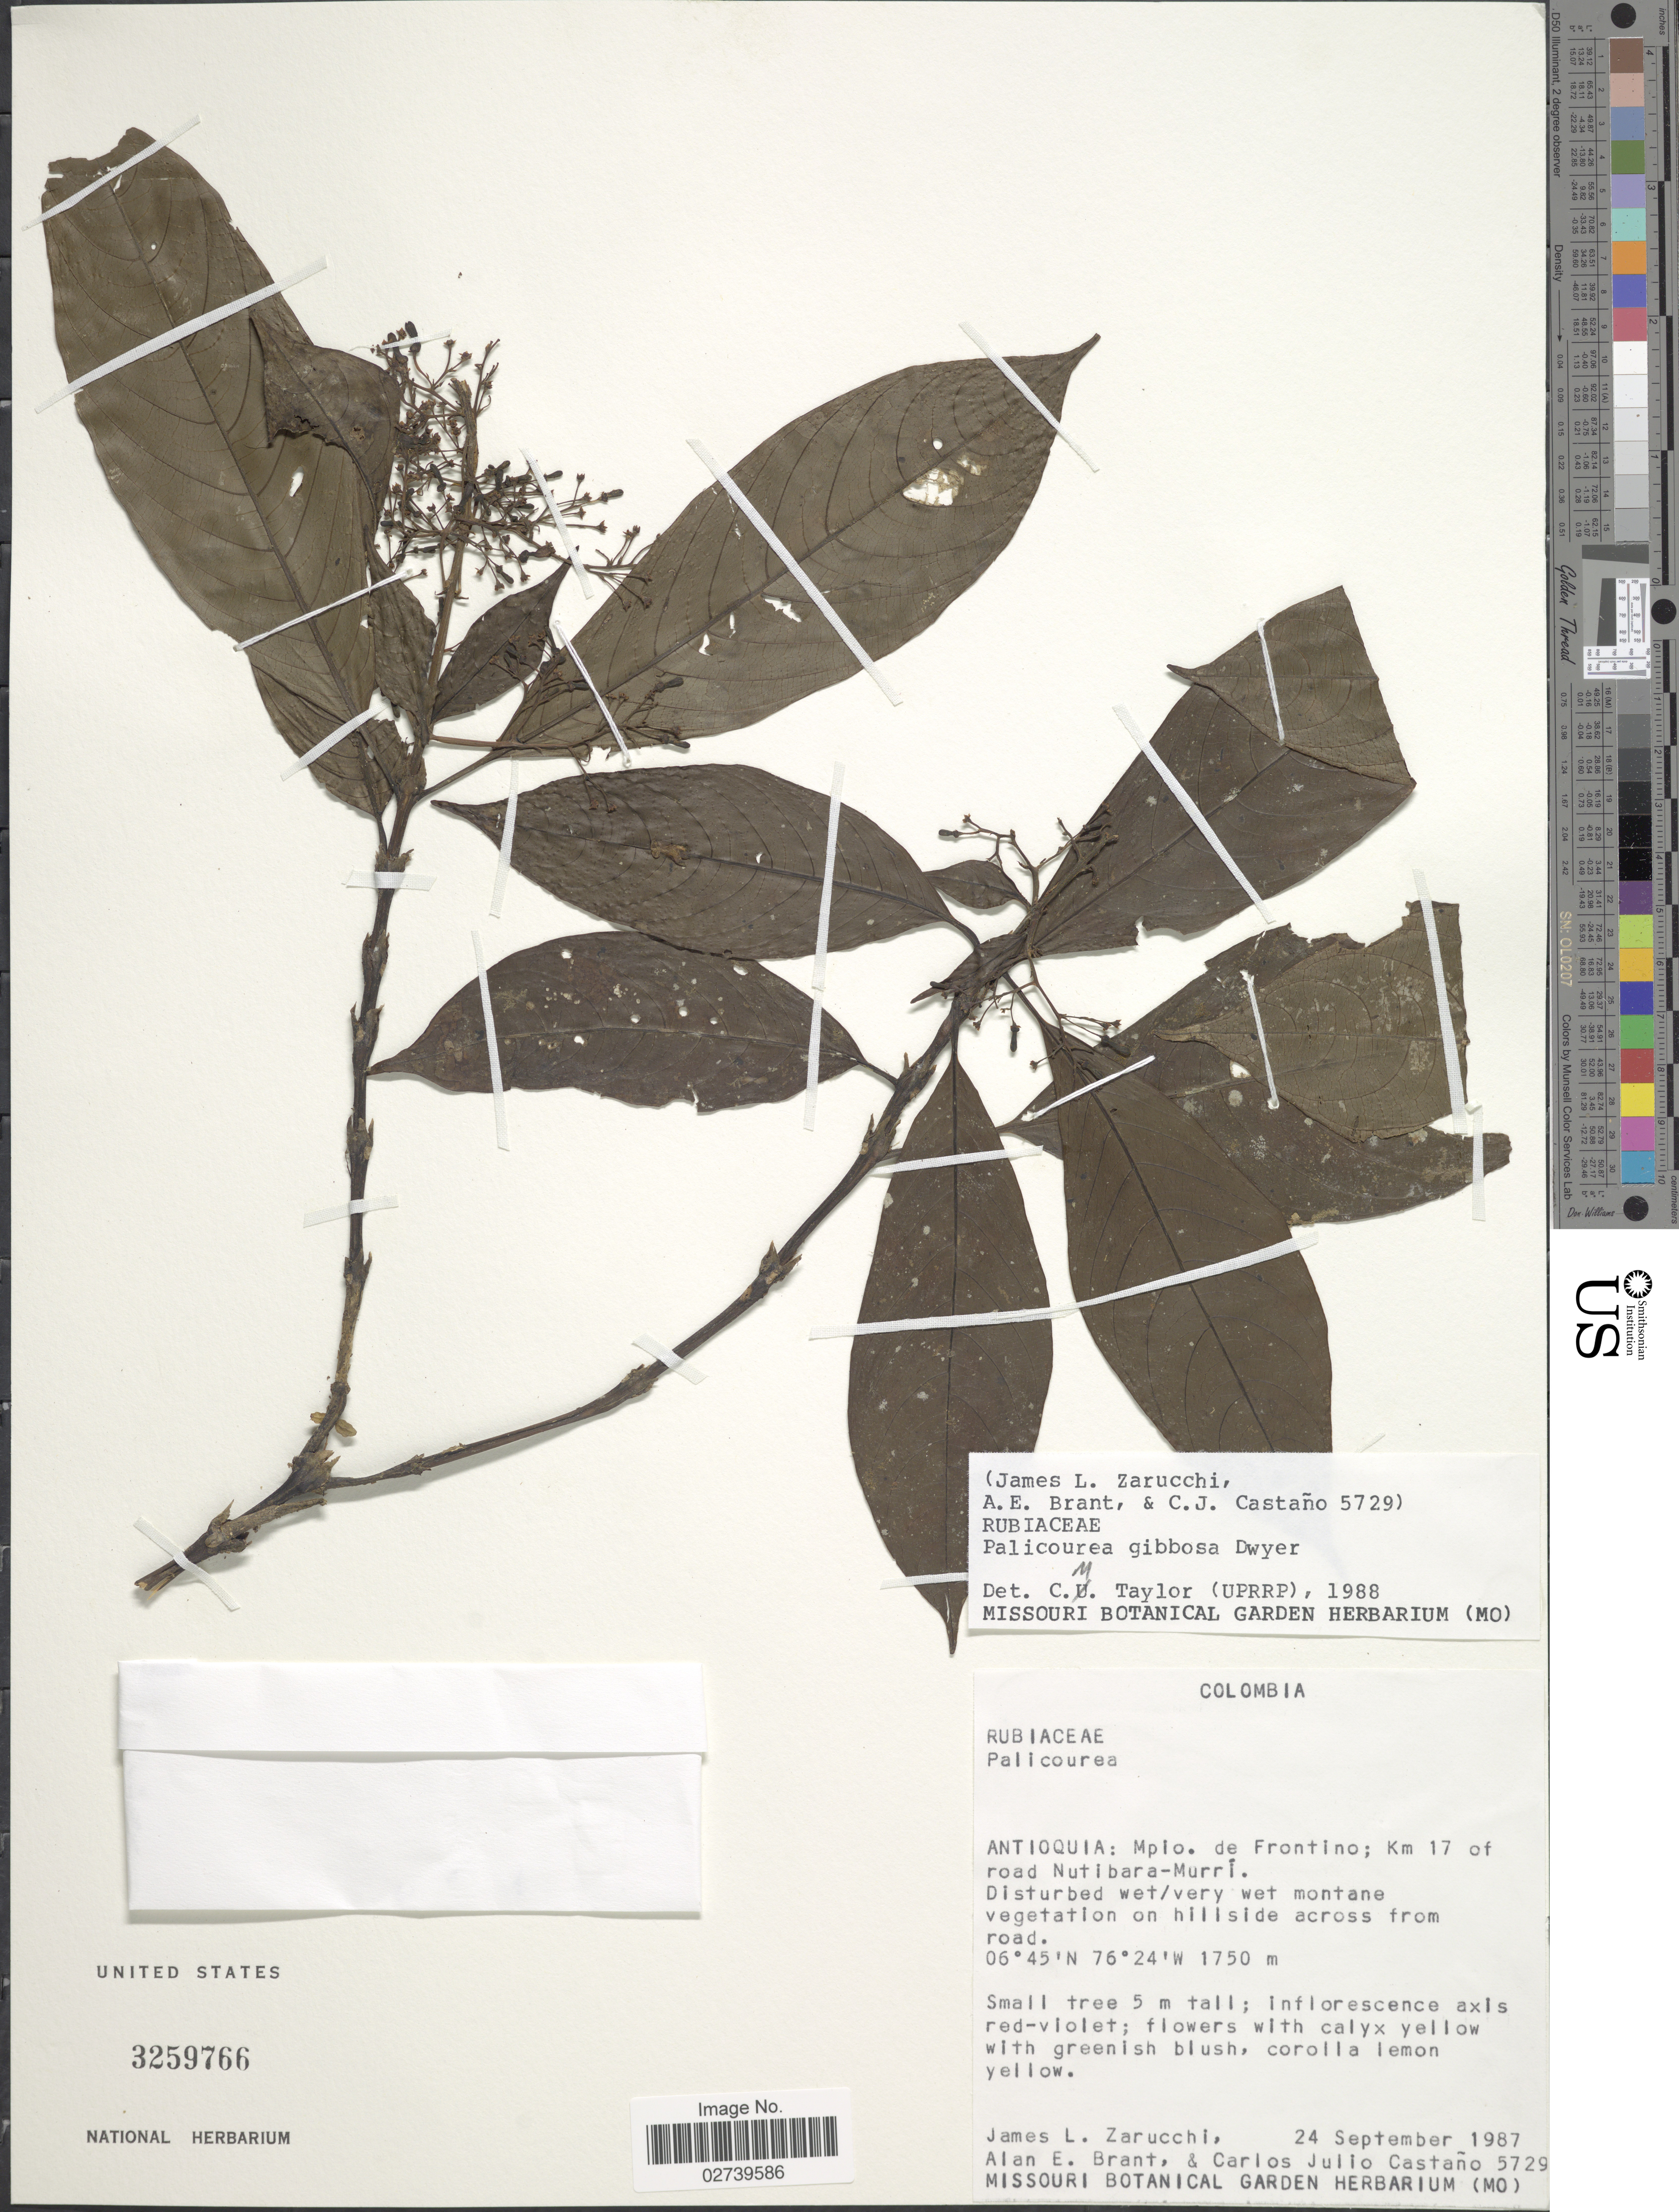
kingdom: Plantae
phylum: Tracheophyta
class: Magnoliopsida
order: Gentianales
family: Rubiaceae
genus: Palicourea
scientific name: Palicourea gibbosa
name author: Dwyer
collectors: J. L. Zarucchi, A. Brant & C. Castaño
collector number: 5729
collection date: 1987-09-24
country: Colombia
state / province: Antioquia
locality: Mpio. de Frontino; Km 17 of road Nutibara-Murri, on hillside across from road.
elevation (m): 1750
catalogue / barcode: US 3259766